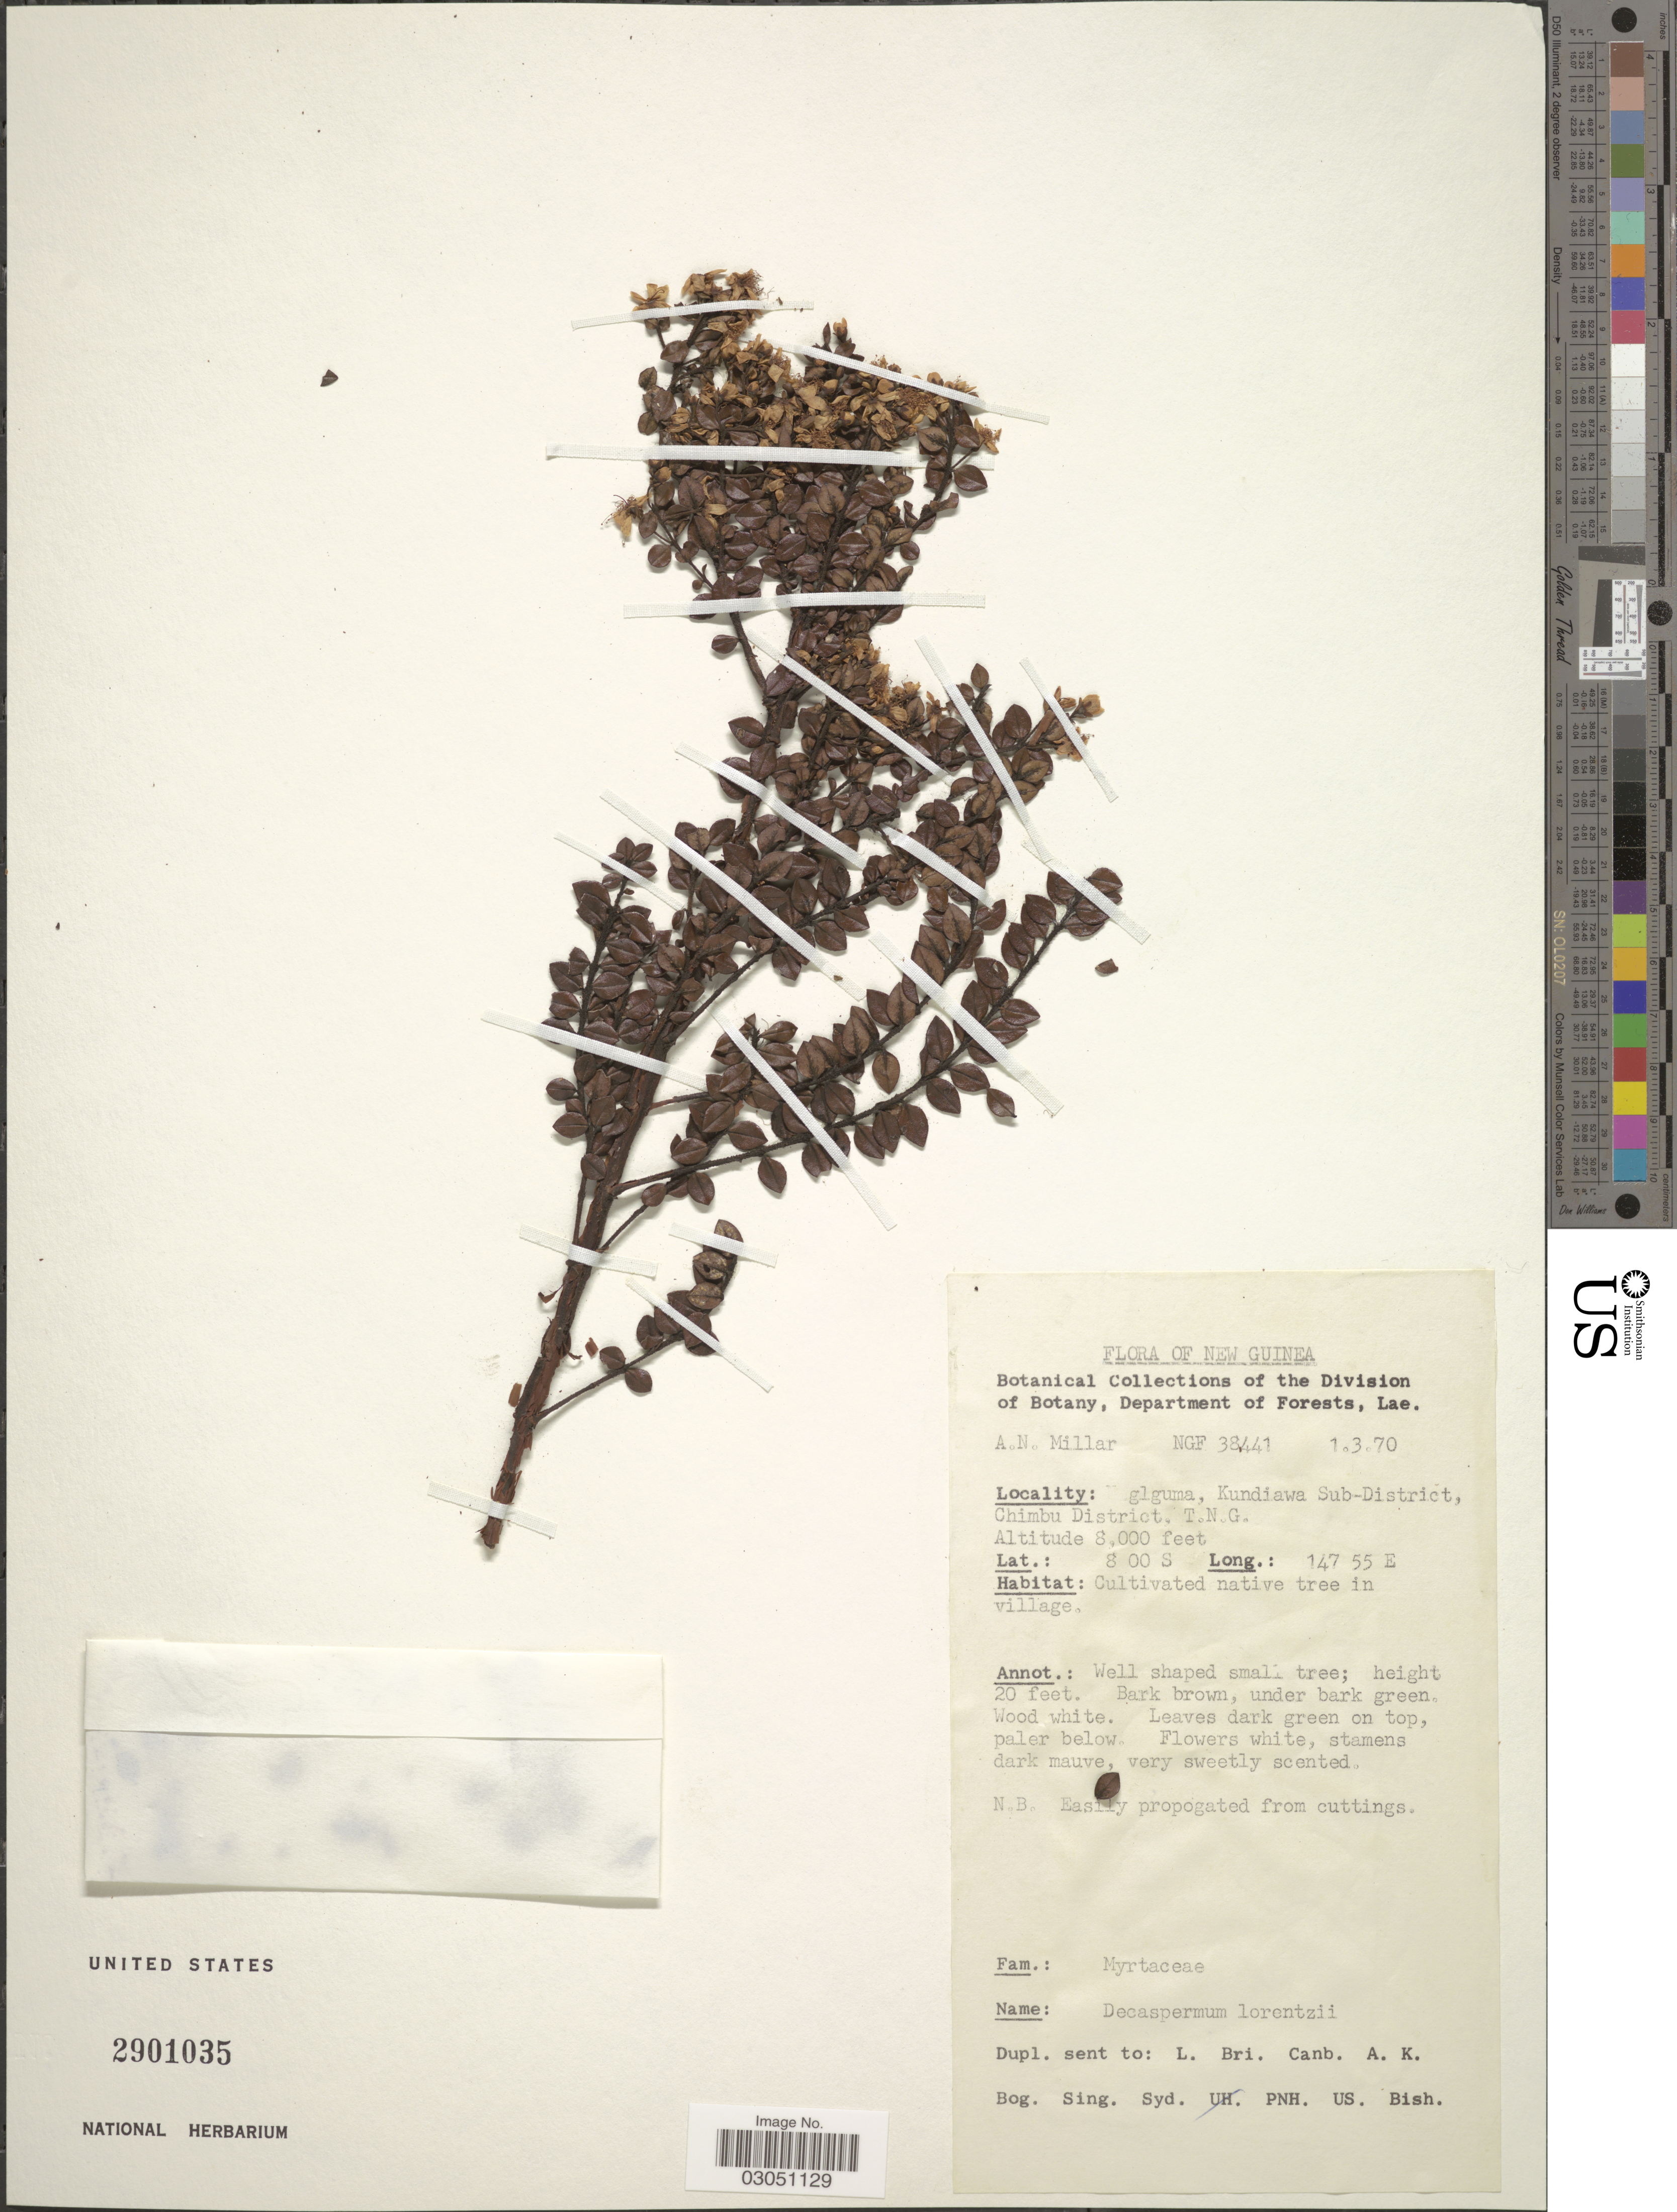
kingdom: Plantae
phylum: Tracheophyta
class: Magnoliopsida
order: Myrtales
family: Myrtaceae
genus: Decaspermum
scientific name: Decaspermum lorentzii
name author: Lauterb.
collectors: A. Millar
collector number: NGF38441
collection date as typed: Transcribed d/m/y: 1/3/70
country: Papua New Guinea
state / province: Chimbu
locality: New Guinea. [illegible text]glguma, Kundiawa Sub-District, Chimbu District, T. N. G.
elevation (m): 2438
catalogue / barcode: US 2901035